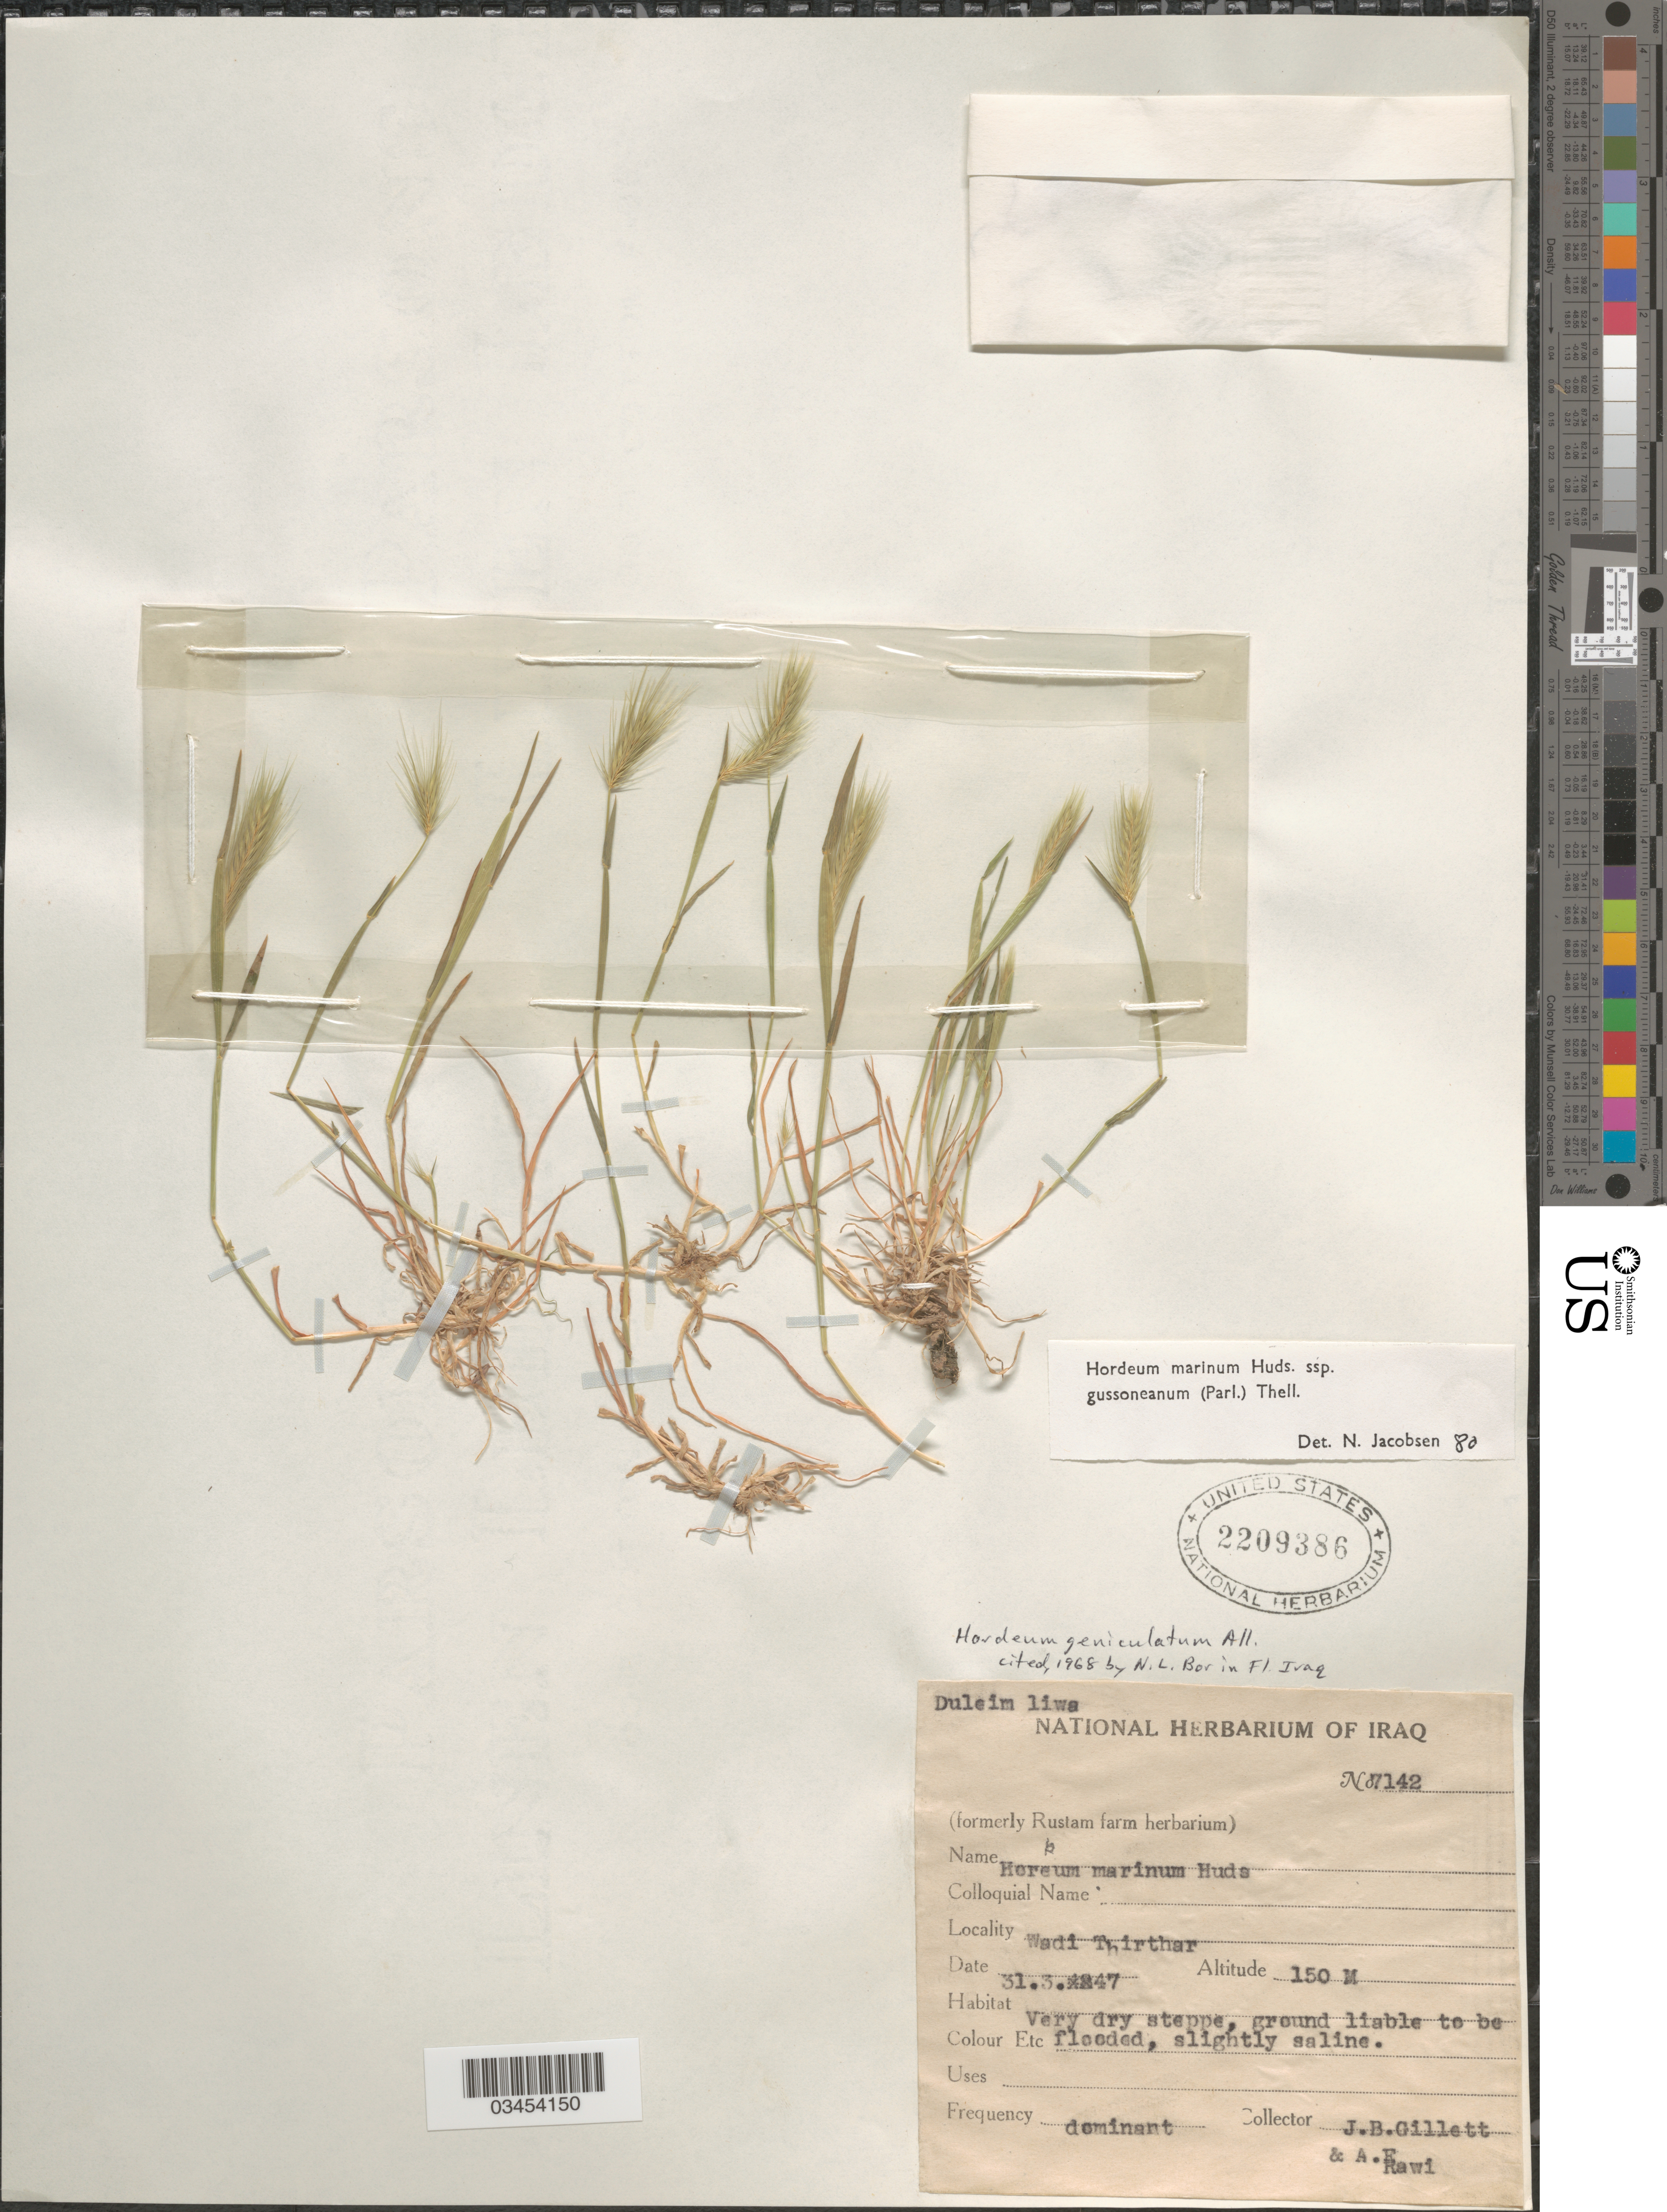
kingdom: Plantae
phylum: Tracheophyta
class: Liliopsida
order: Poales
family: Poaceae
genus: Hordeum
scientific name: Hordeum marinum subsp. gussoneanum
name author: (Parl.) Thell.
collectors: J. B. Gillett & A. Rawi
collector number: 7142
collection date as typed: Transcribed d/m/y: 31/3/47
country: Iraq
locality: Wadi Thirthar.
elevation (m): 150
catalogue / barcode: US 2209386